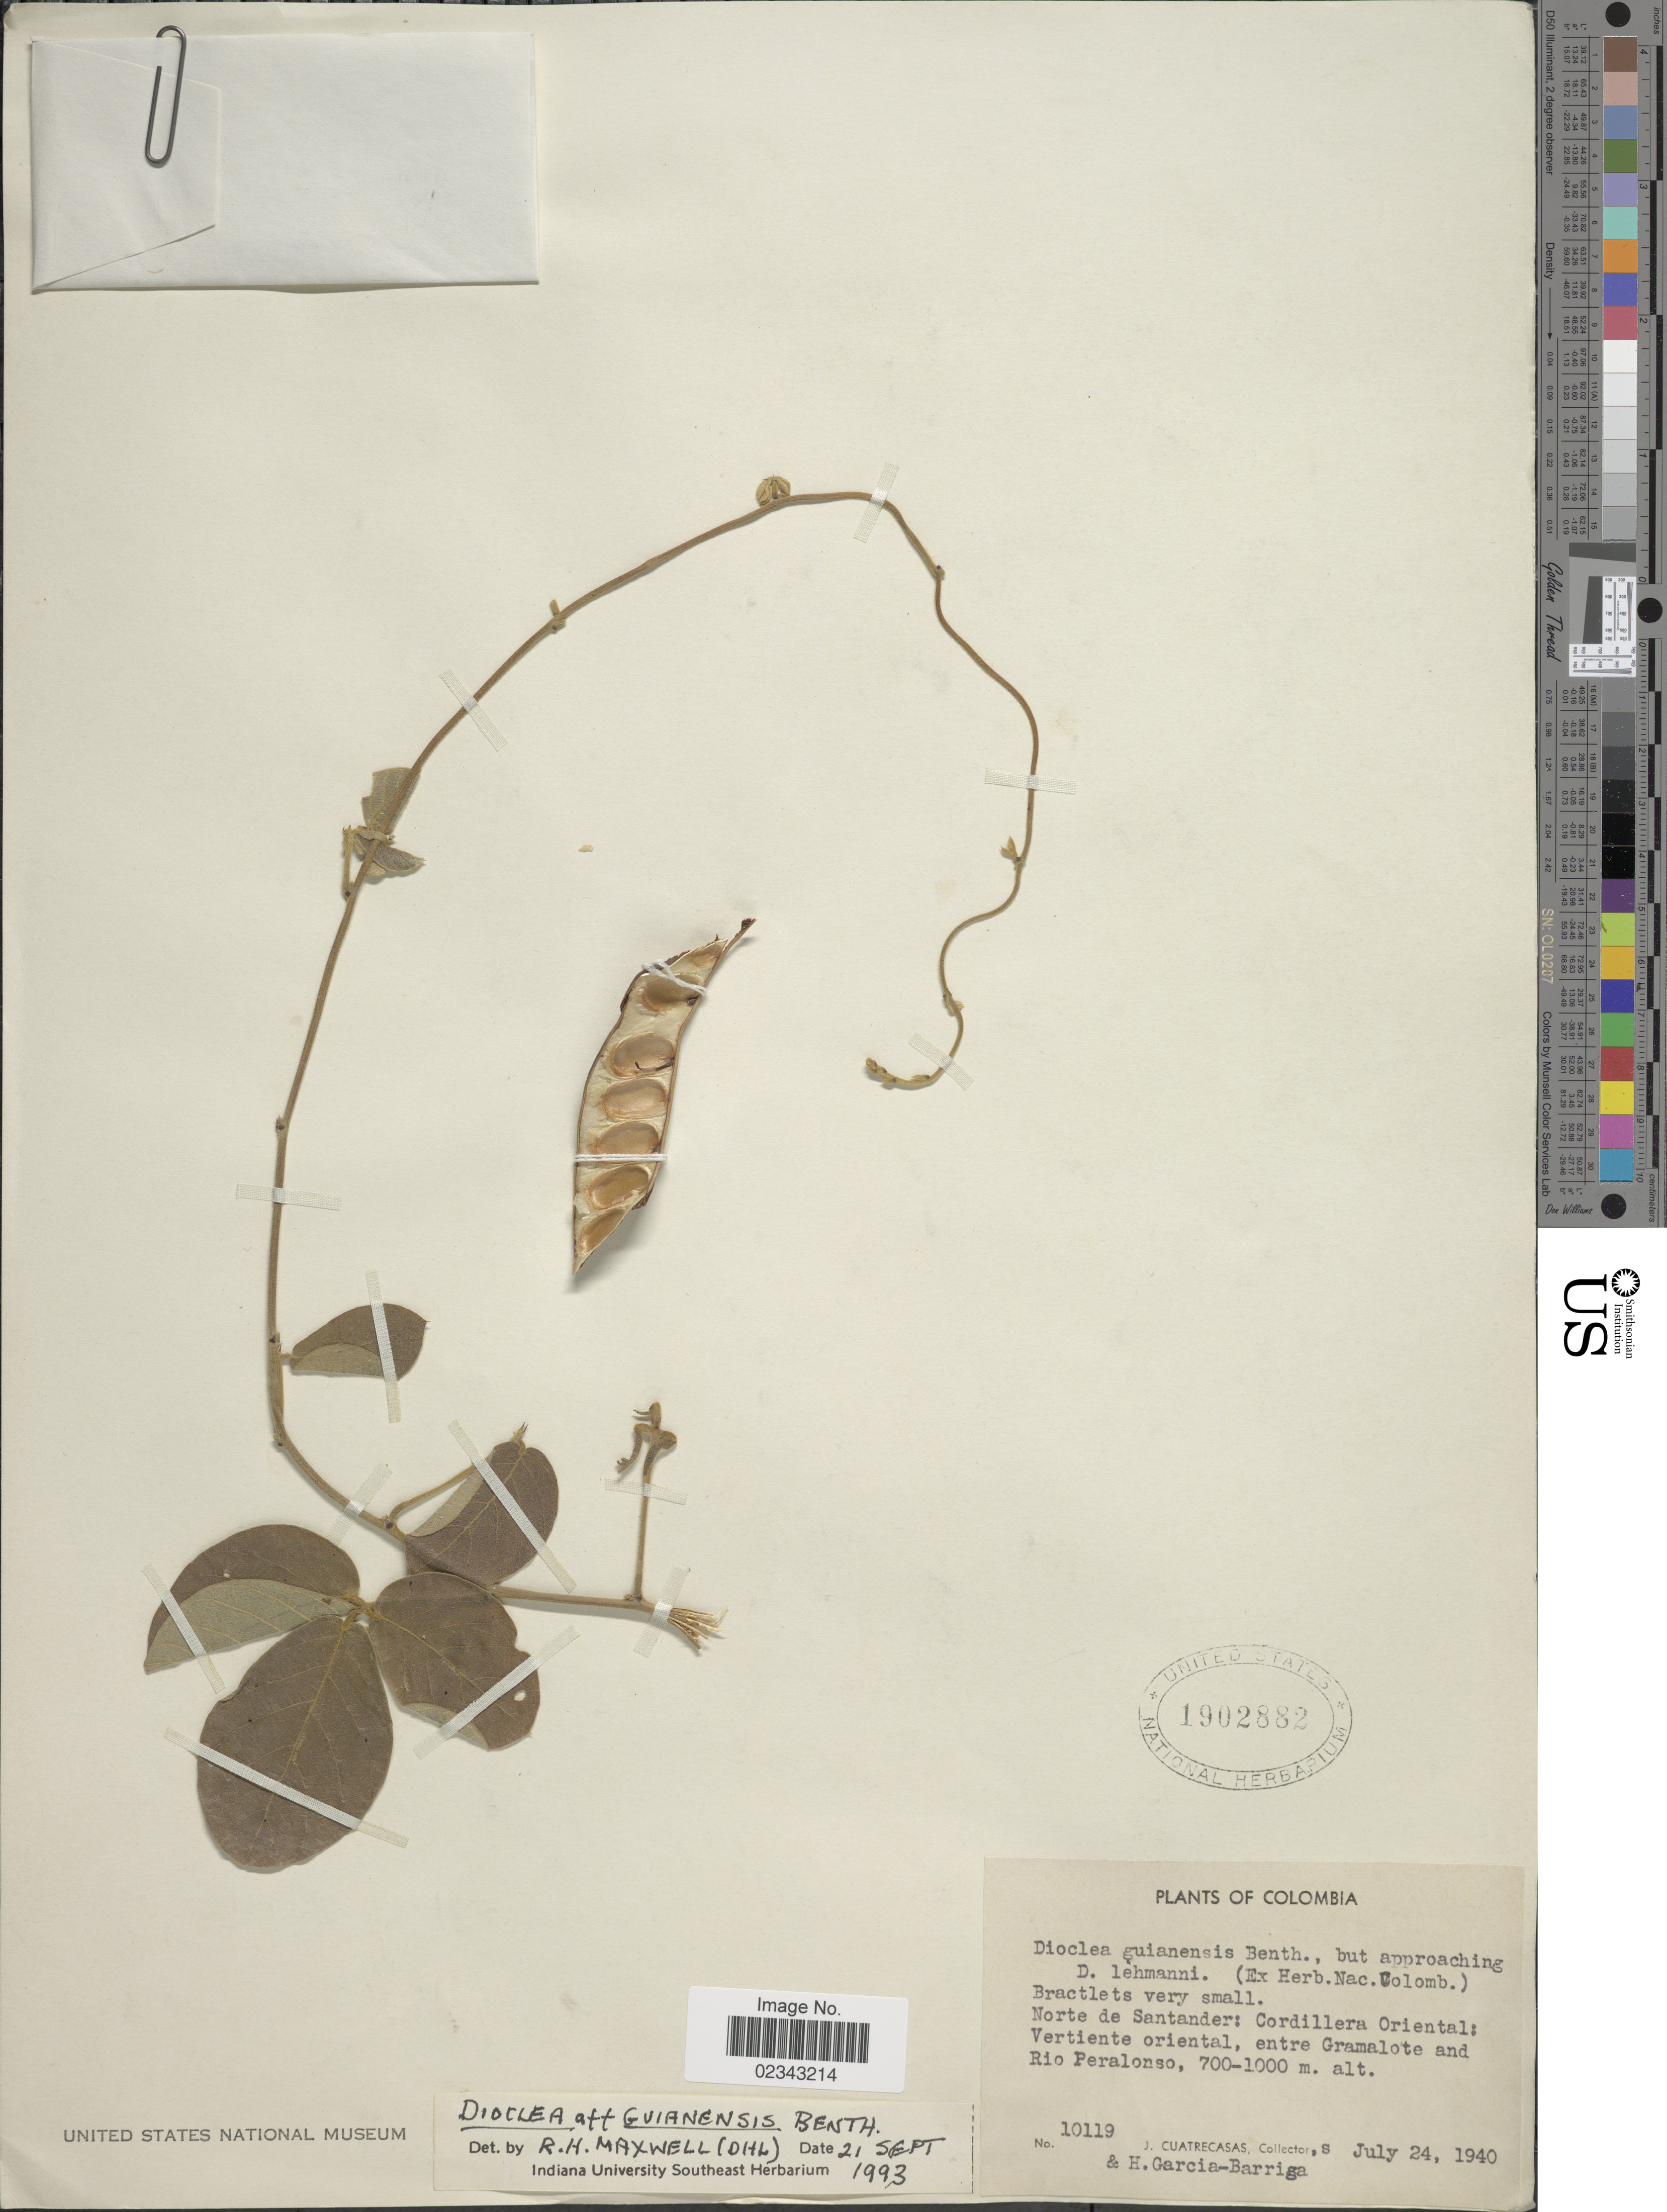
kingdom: Plantae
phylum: Tracheophyta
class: Magnoliopsida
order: Fabales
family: Fabaceae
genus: Dioclea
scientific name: Dioclea guianensis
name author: Benth.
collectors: J. Cuatrecasas & H. García Barriga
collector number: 10119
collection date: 1940-07-24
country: Colombia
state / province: Norte de Santander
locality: Cordillera Oriental: Vertiente oriental, entre Gramalote and Rio Peralonso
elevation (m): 700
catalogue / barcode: US 1902882